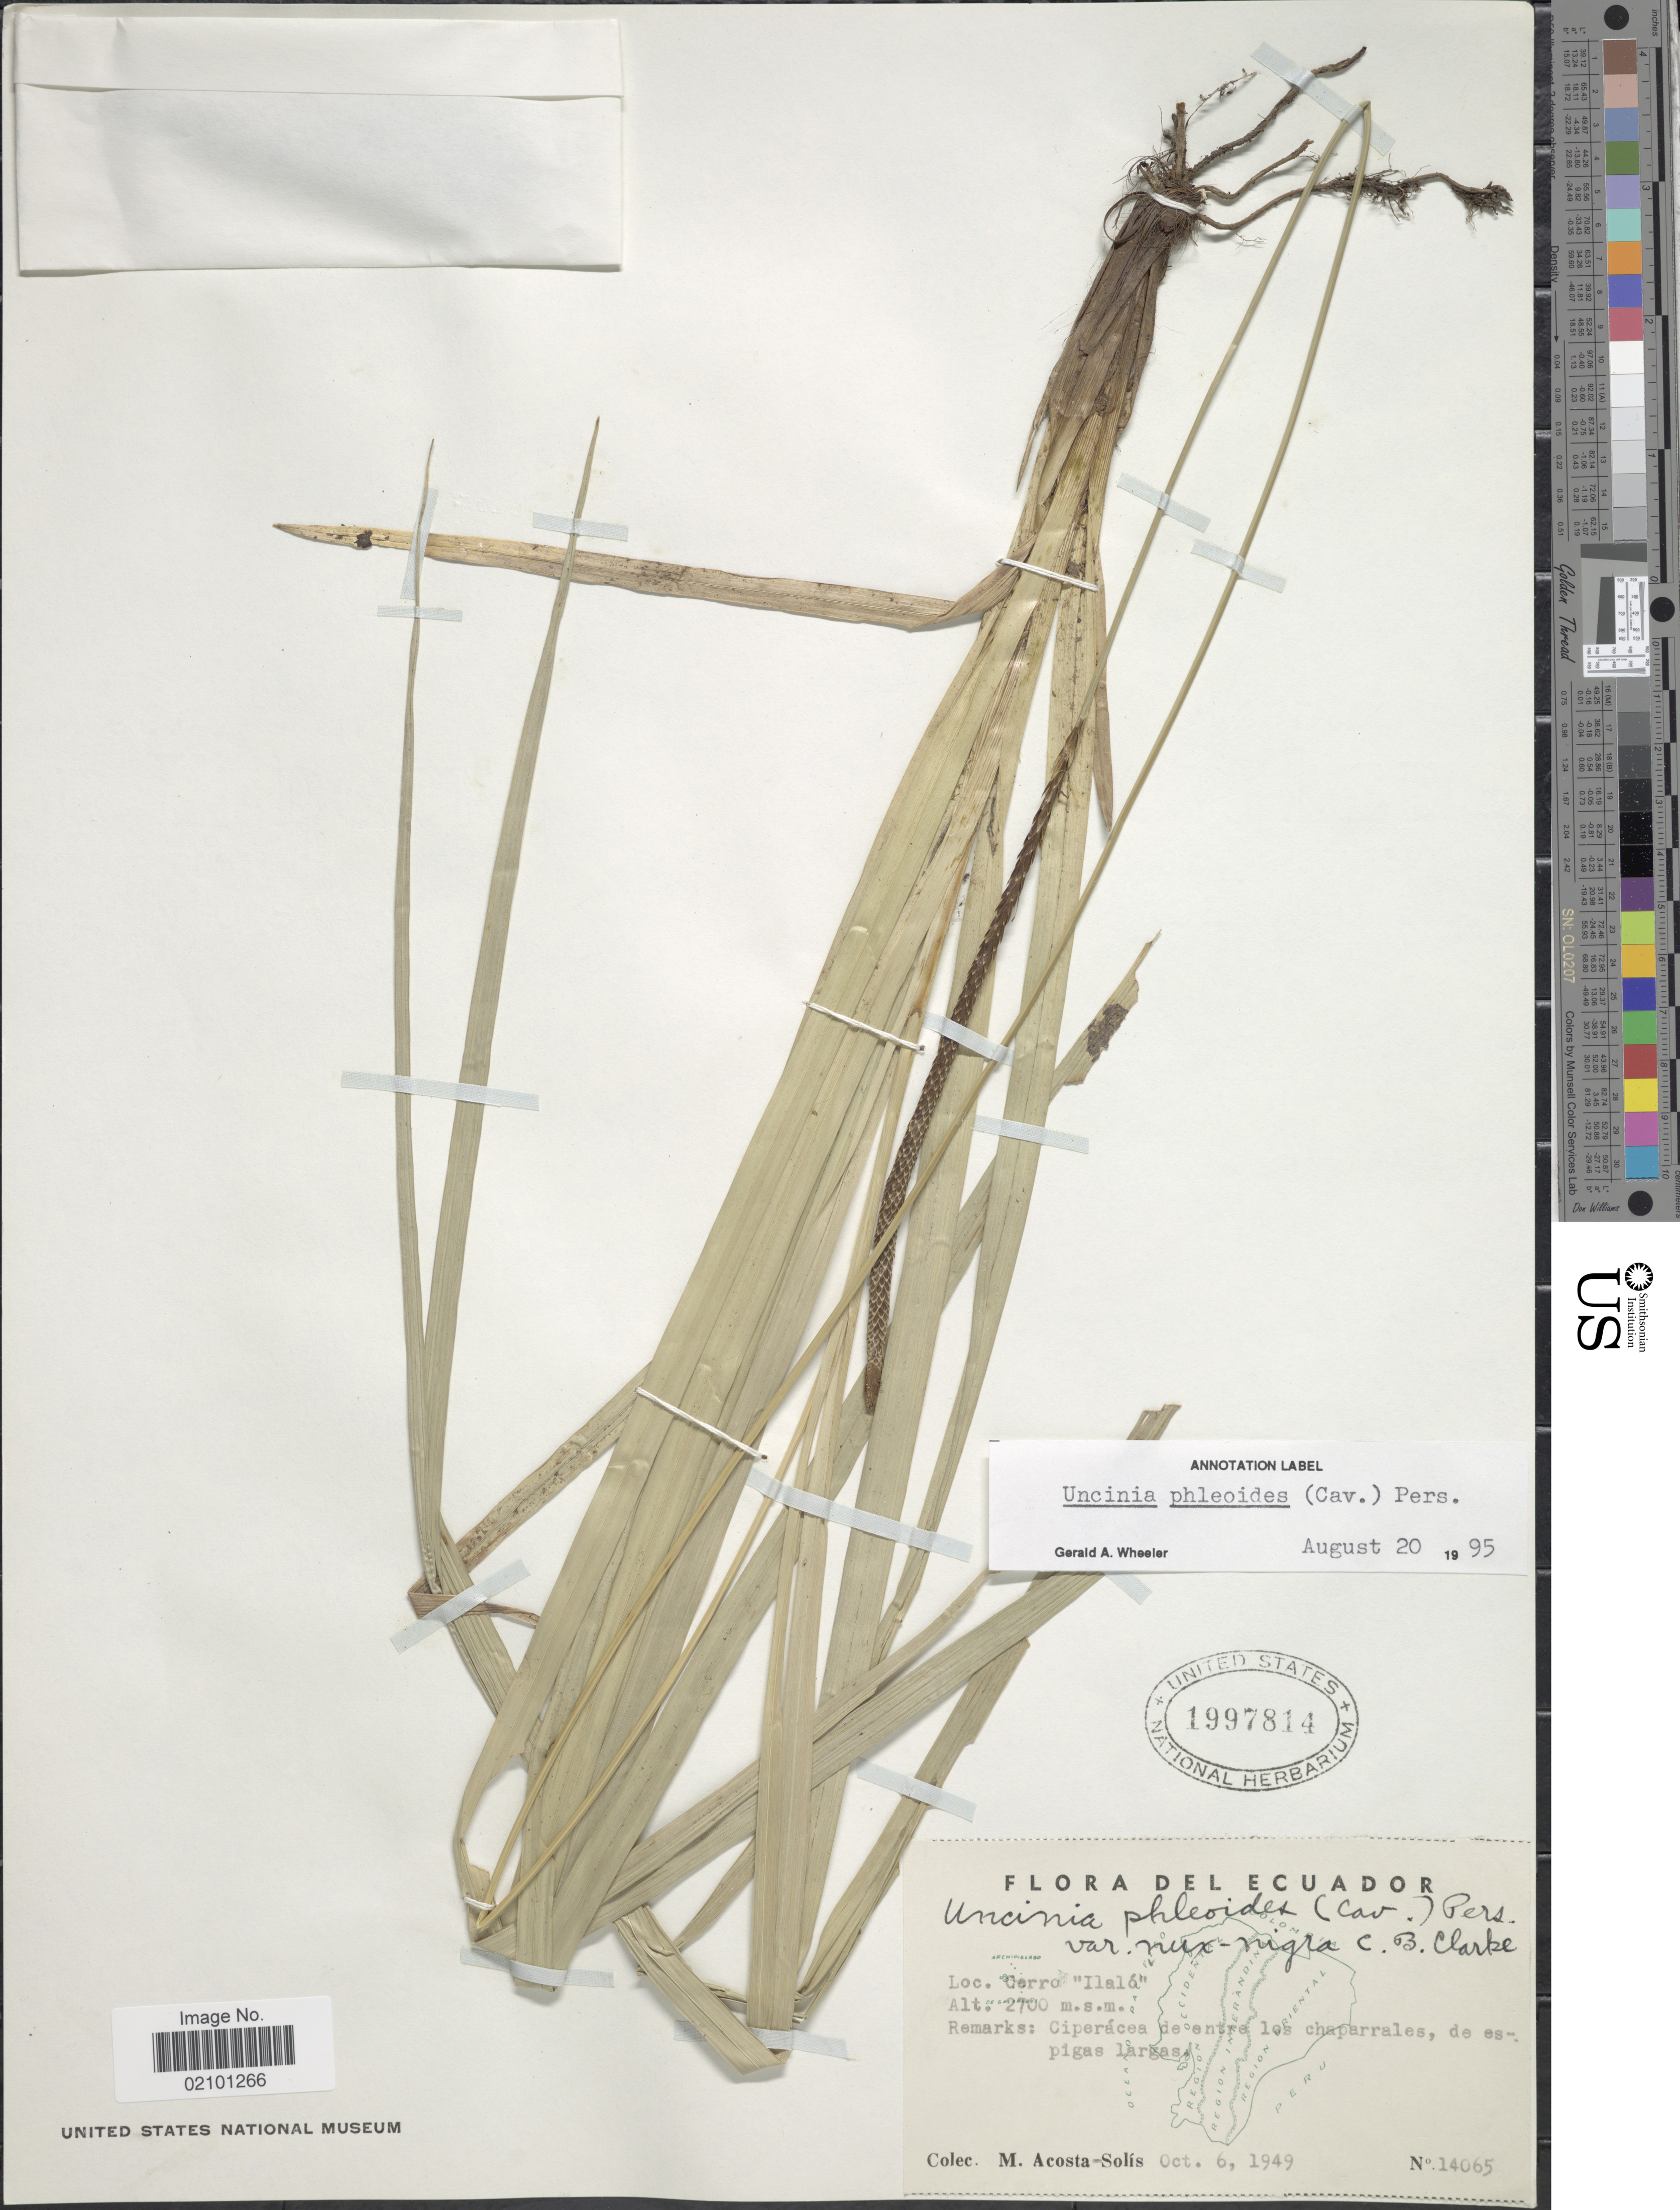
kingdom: Plantae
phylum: Tracheophyta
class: Liliopsida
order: Poales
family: Cyperaceae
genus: Carex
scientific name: Carex phleoides subsp. koyamae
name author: (Gómez-Laur.) Jim.Mejías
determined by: Jimnéz-Mejias, Pedro, (UPOS), Universidad Pablo de Olavide (SPAIN)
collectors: M. Acosta Solis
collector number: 14065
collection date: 1949-10-06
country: Ecuador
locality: Cerro "Ilalo"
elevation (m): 2700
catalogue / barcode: US 1997814